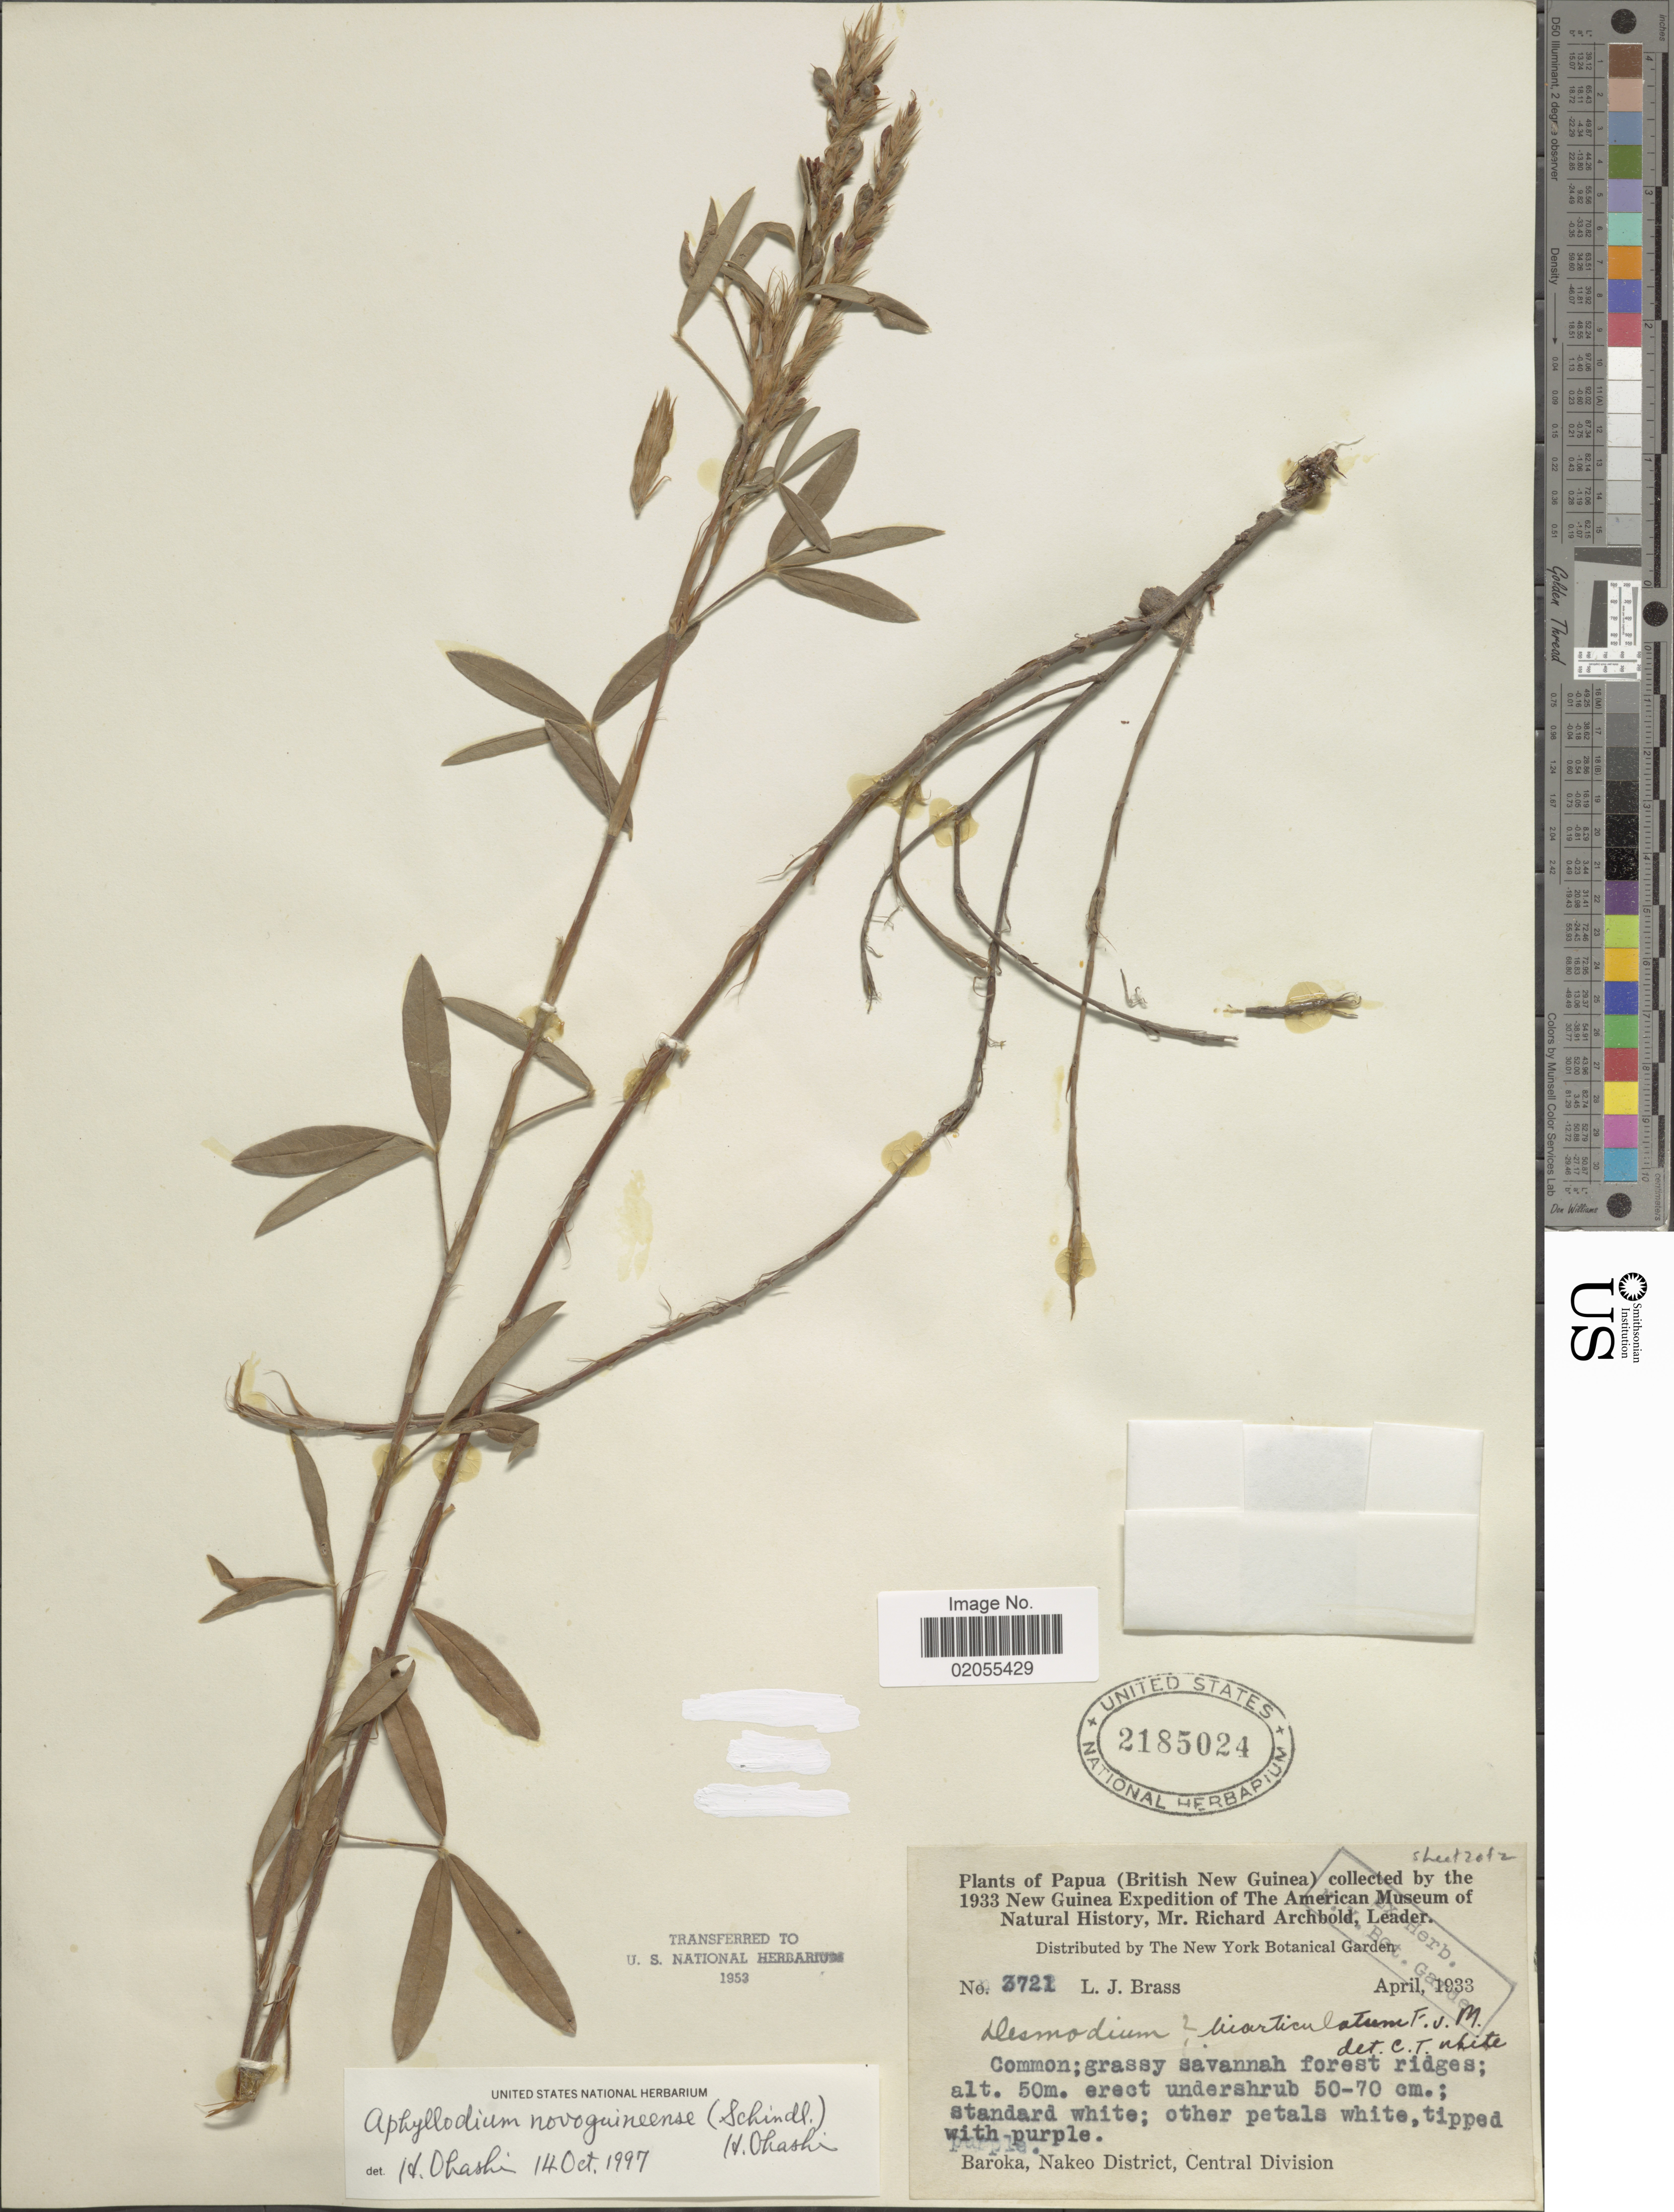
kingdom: Plantae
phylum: Tracheophyta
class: Magnoliopsida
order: Fabales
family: Fabaceae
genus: Aphyllodium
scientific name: Aphyllodium sp.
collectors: L. J. Brass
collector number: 3721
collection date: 1933-04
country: Papua New Guinea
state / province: Central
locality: Papua (British New Guinea), Baroka, Nakeo District, Central Division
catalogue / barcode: US 2185024